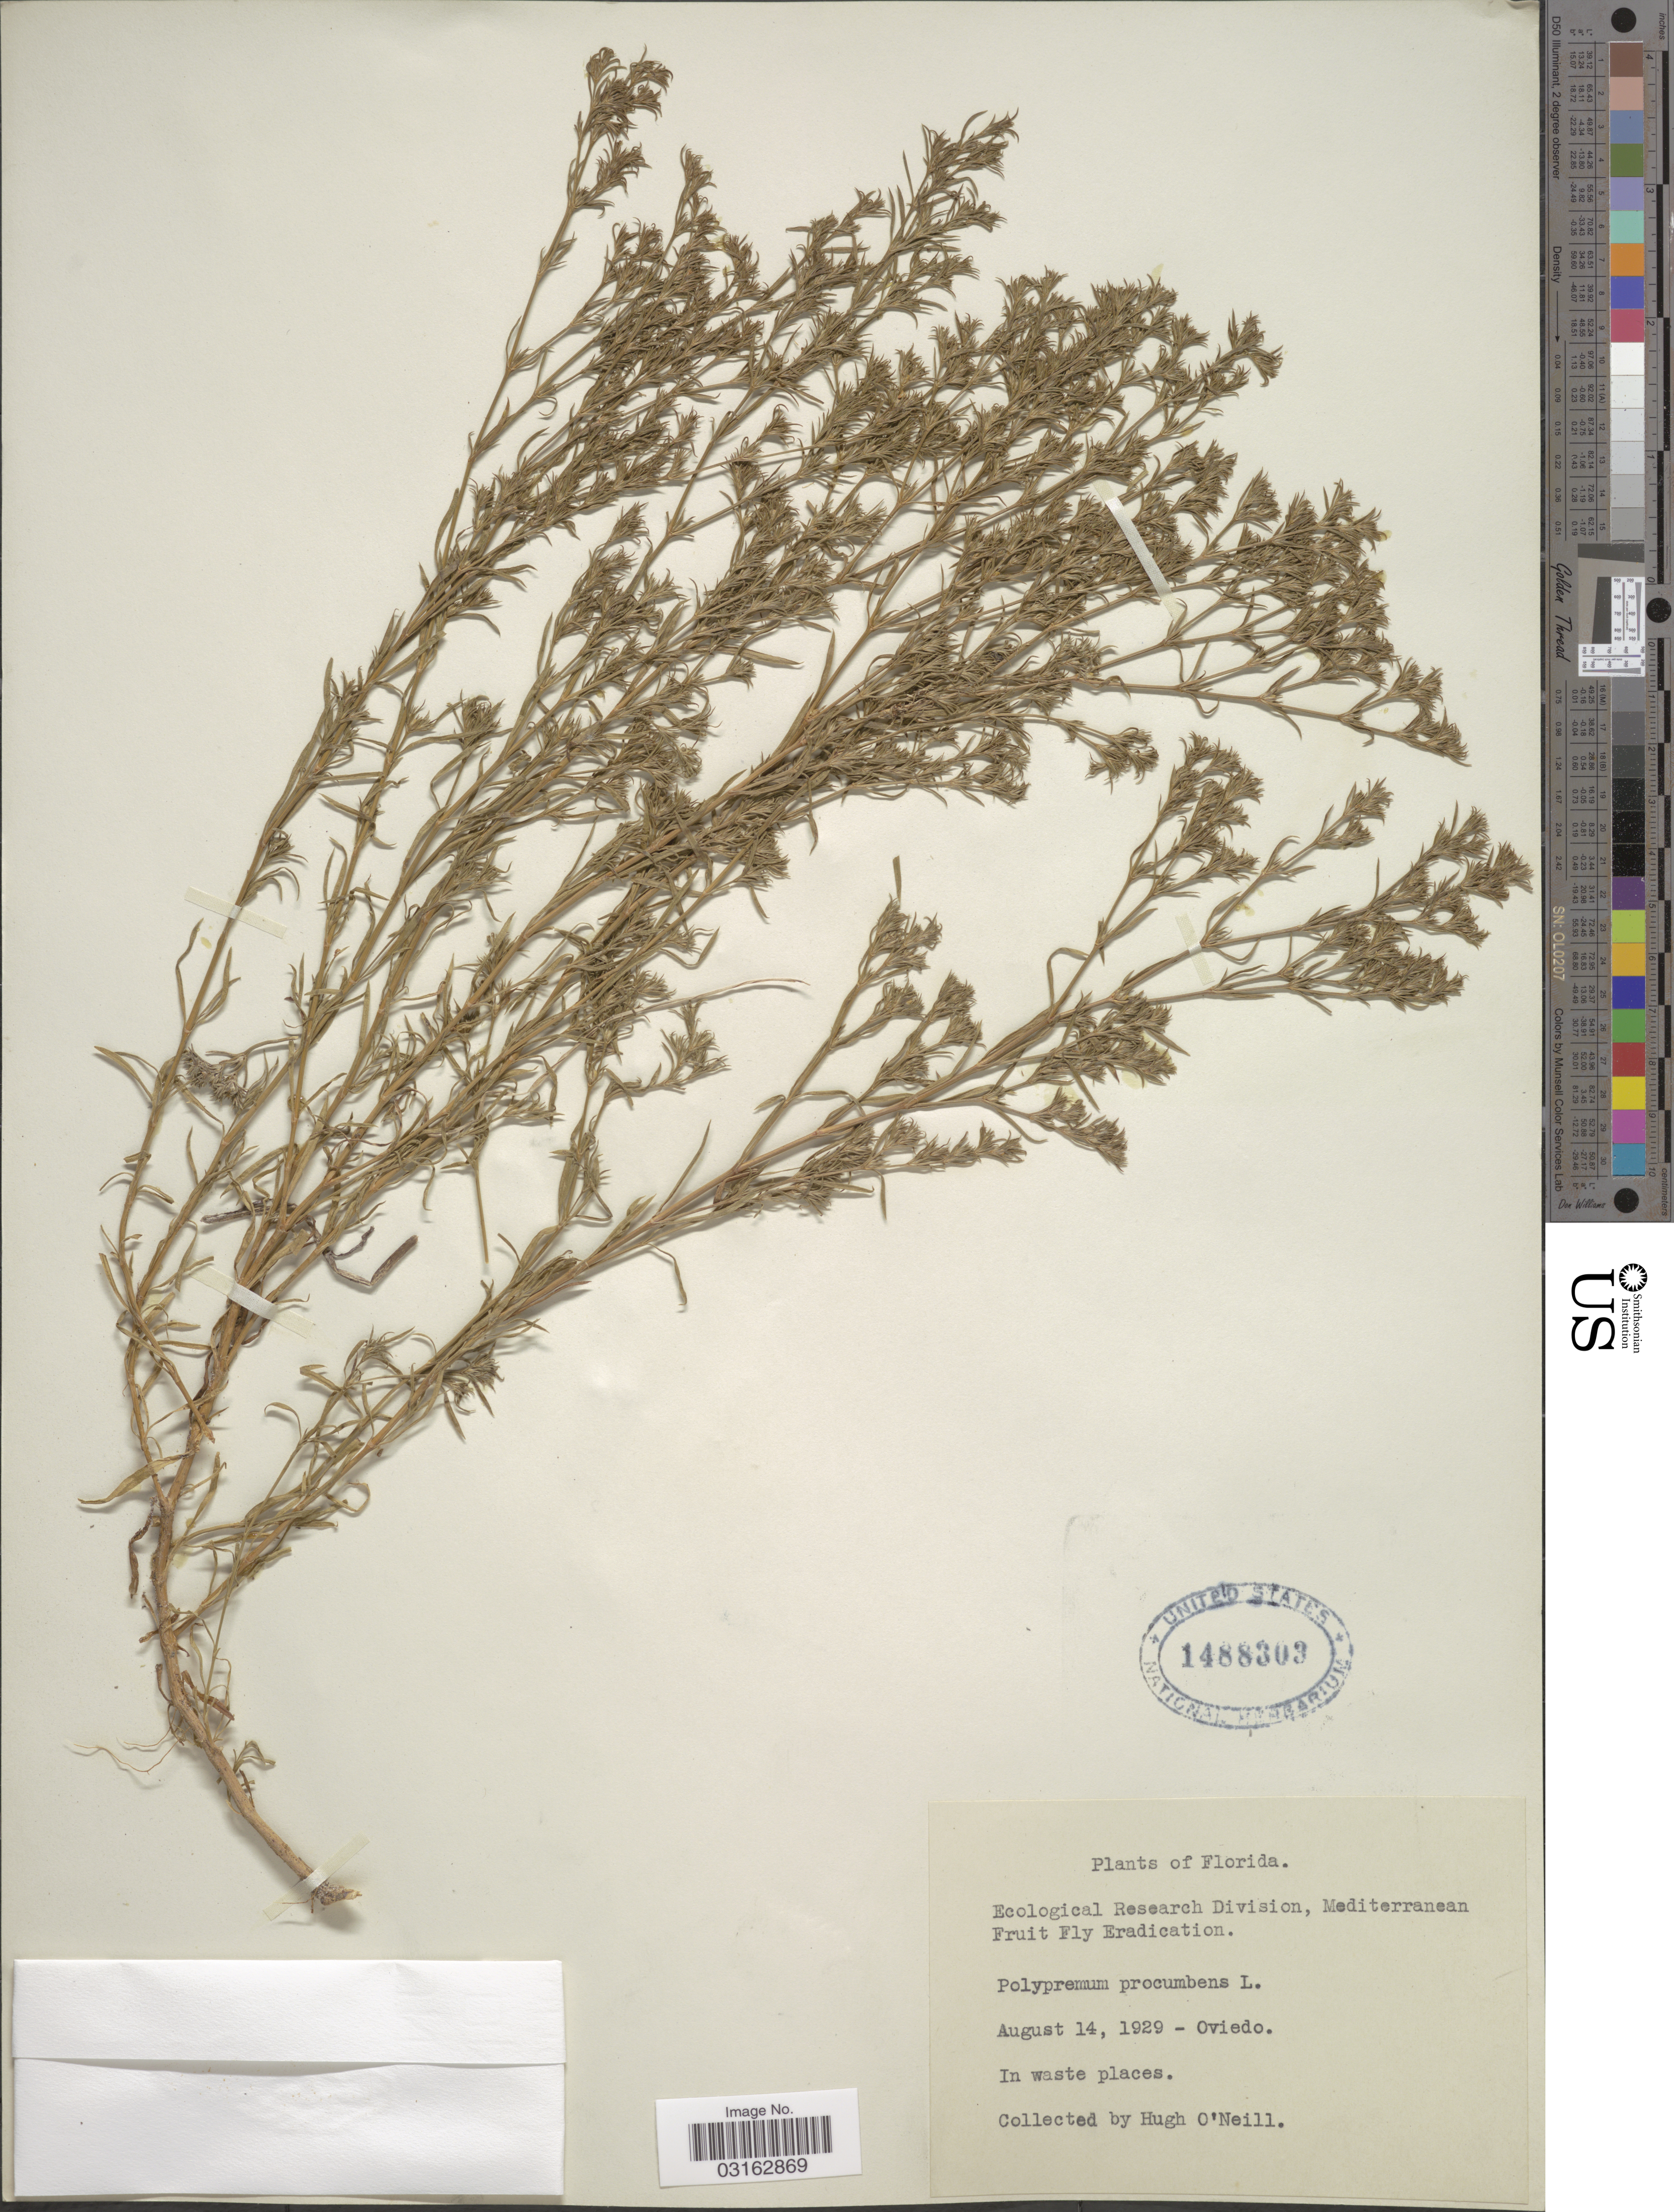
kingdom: Plantae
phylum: Tracheophyta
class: Magnoliopsida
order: Lamiales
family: Tetrachondraceae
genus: Polypremum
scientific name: Polypremum procumbens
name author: L.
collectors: H. O'Neill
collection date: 1929-08-14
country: United States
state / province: Florida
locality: Oviedo.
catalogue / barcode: US 1488303